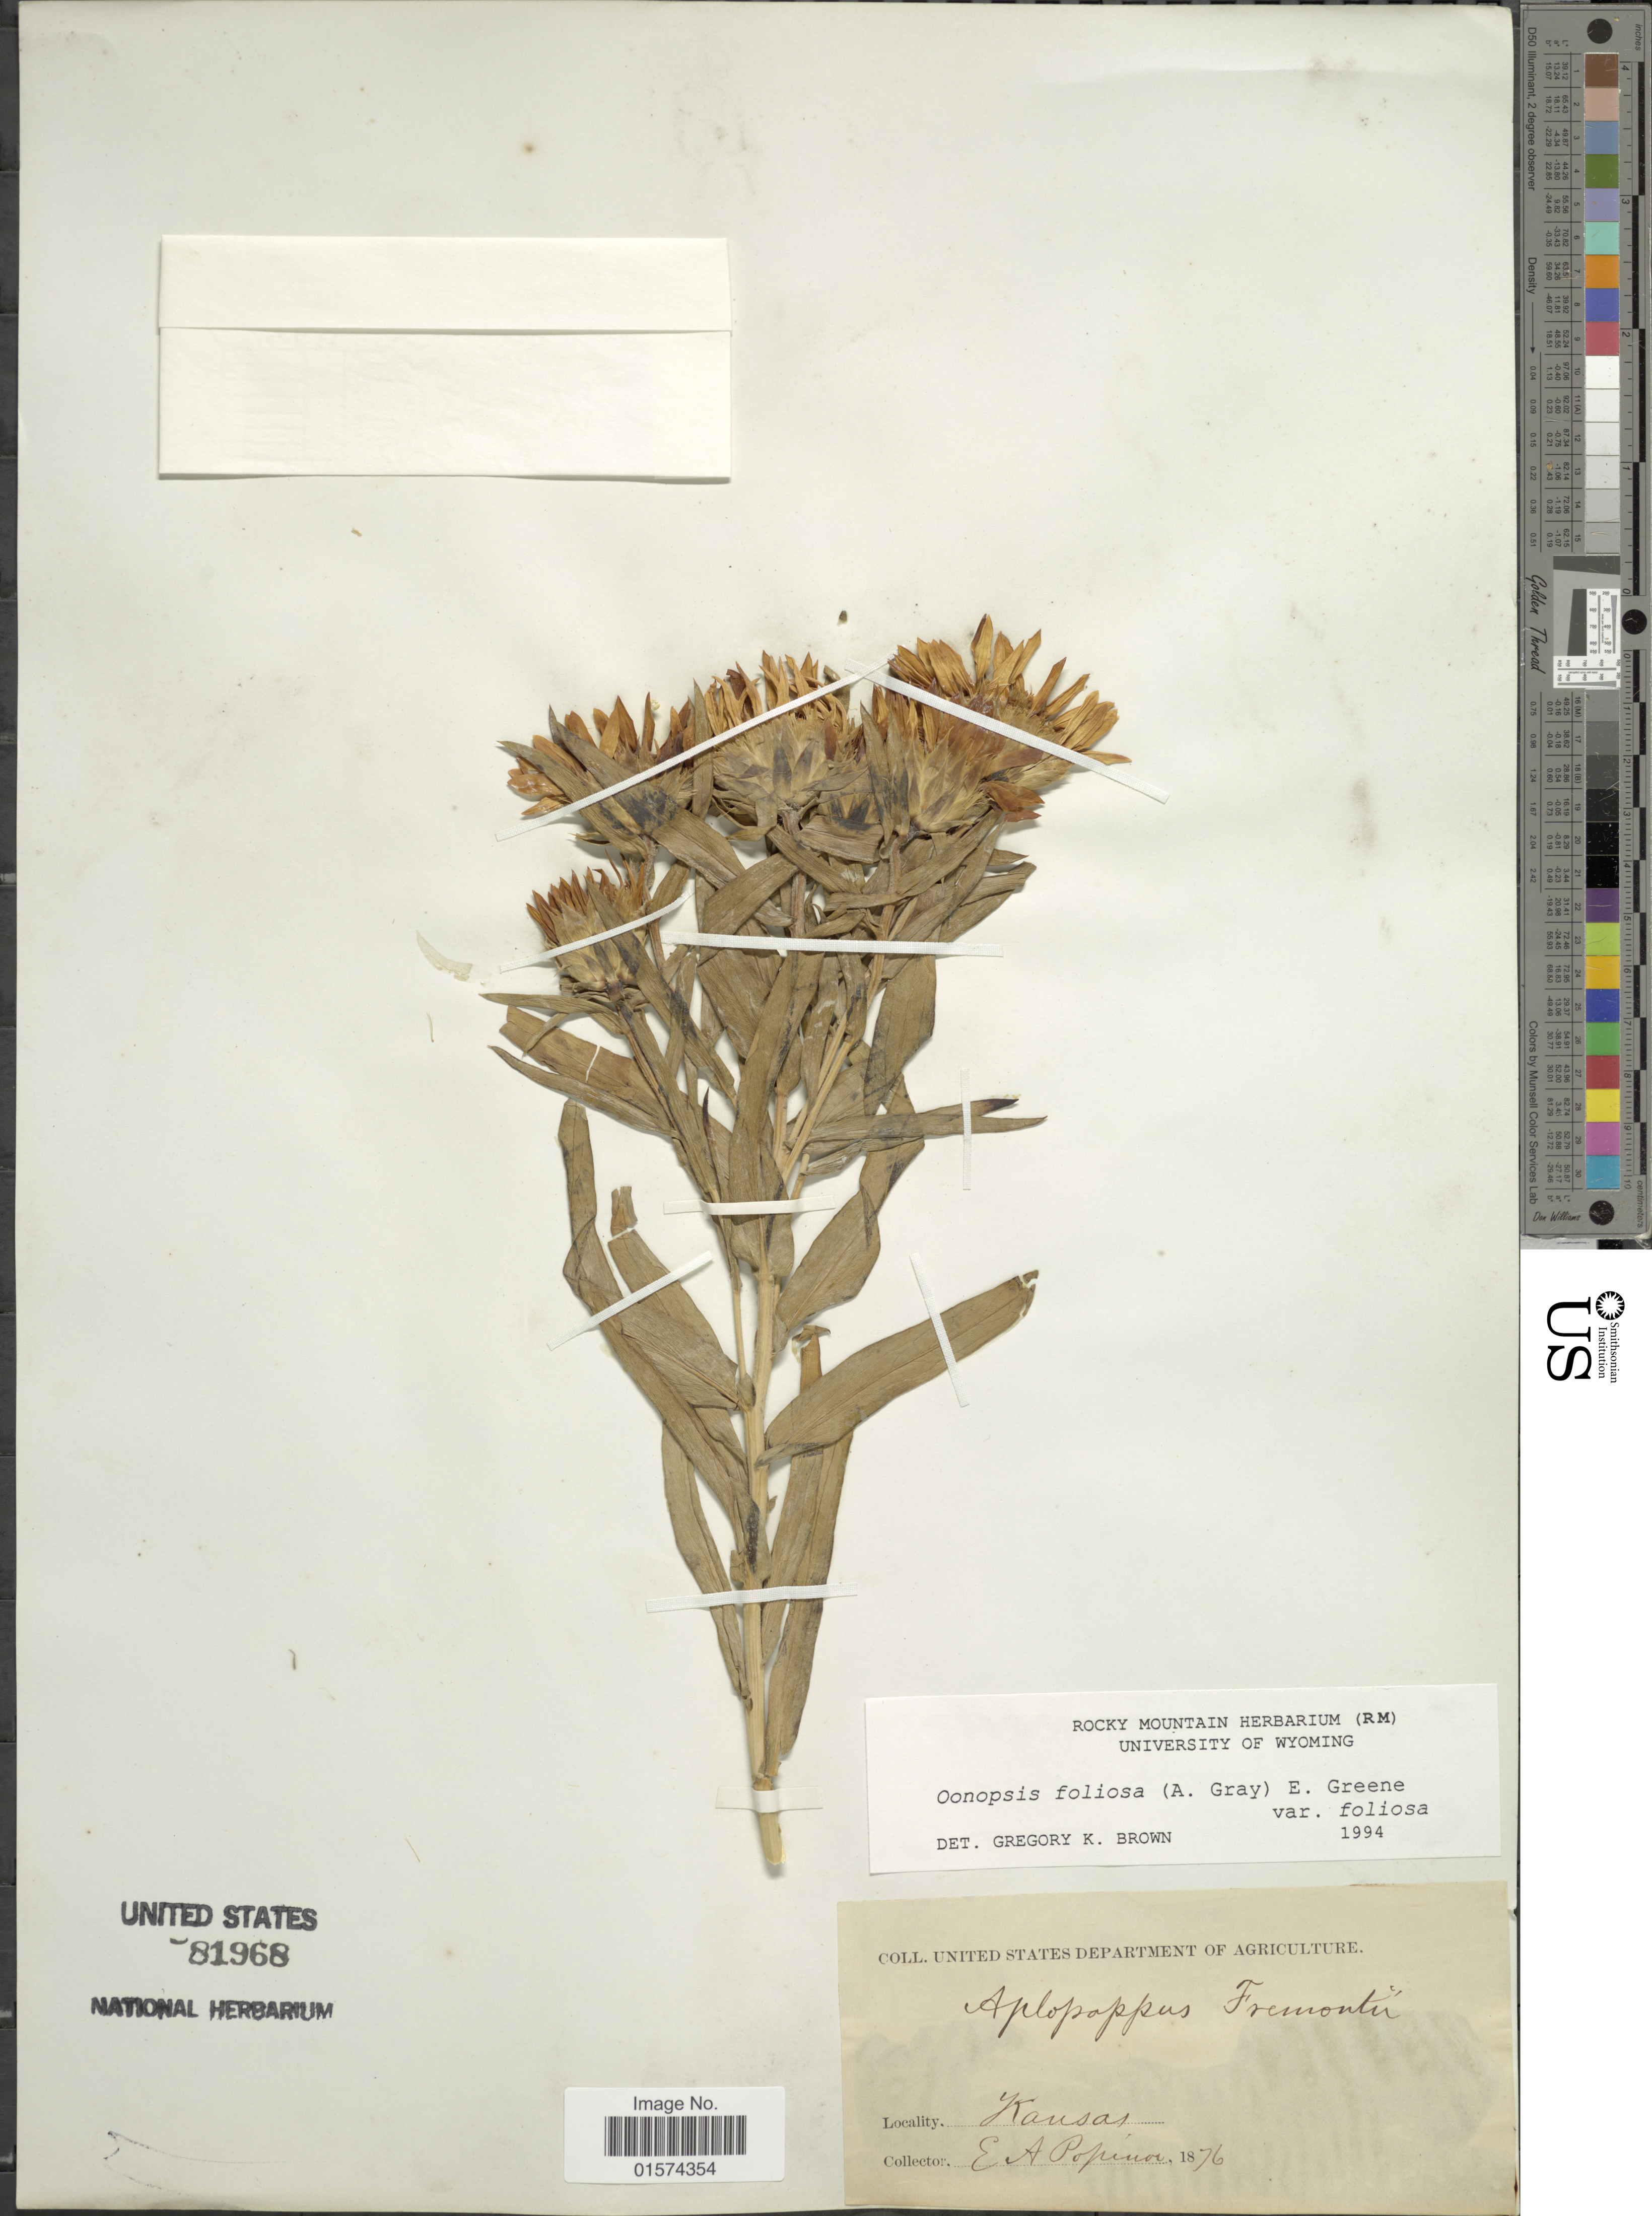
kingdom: Plantae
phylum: Tracheophyta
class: Magnoliopsida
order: Asterales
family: Asteraceae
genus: Oonopsis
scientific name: Oonopsis foliosa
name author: Greene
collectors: E. A. Popenoe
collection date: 1876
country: United States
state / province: Kansas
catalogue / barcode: US 81968